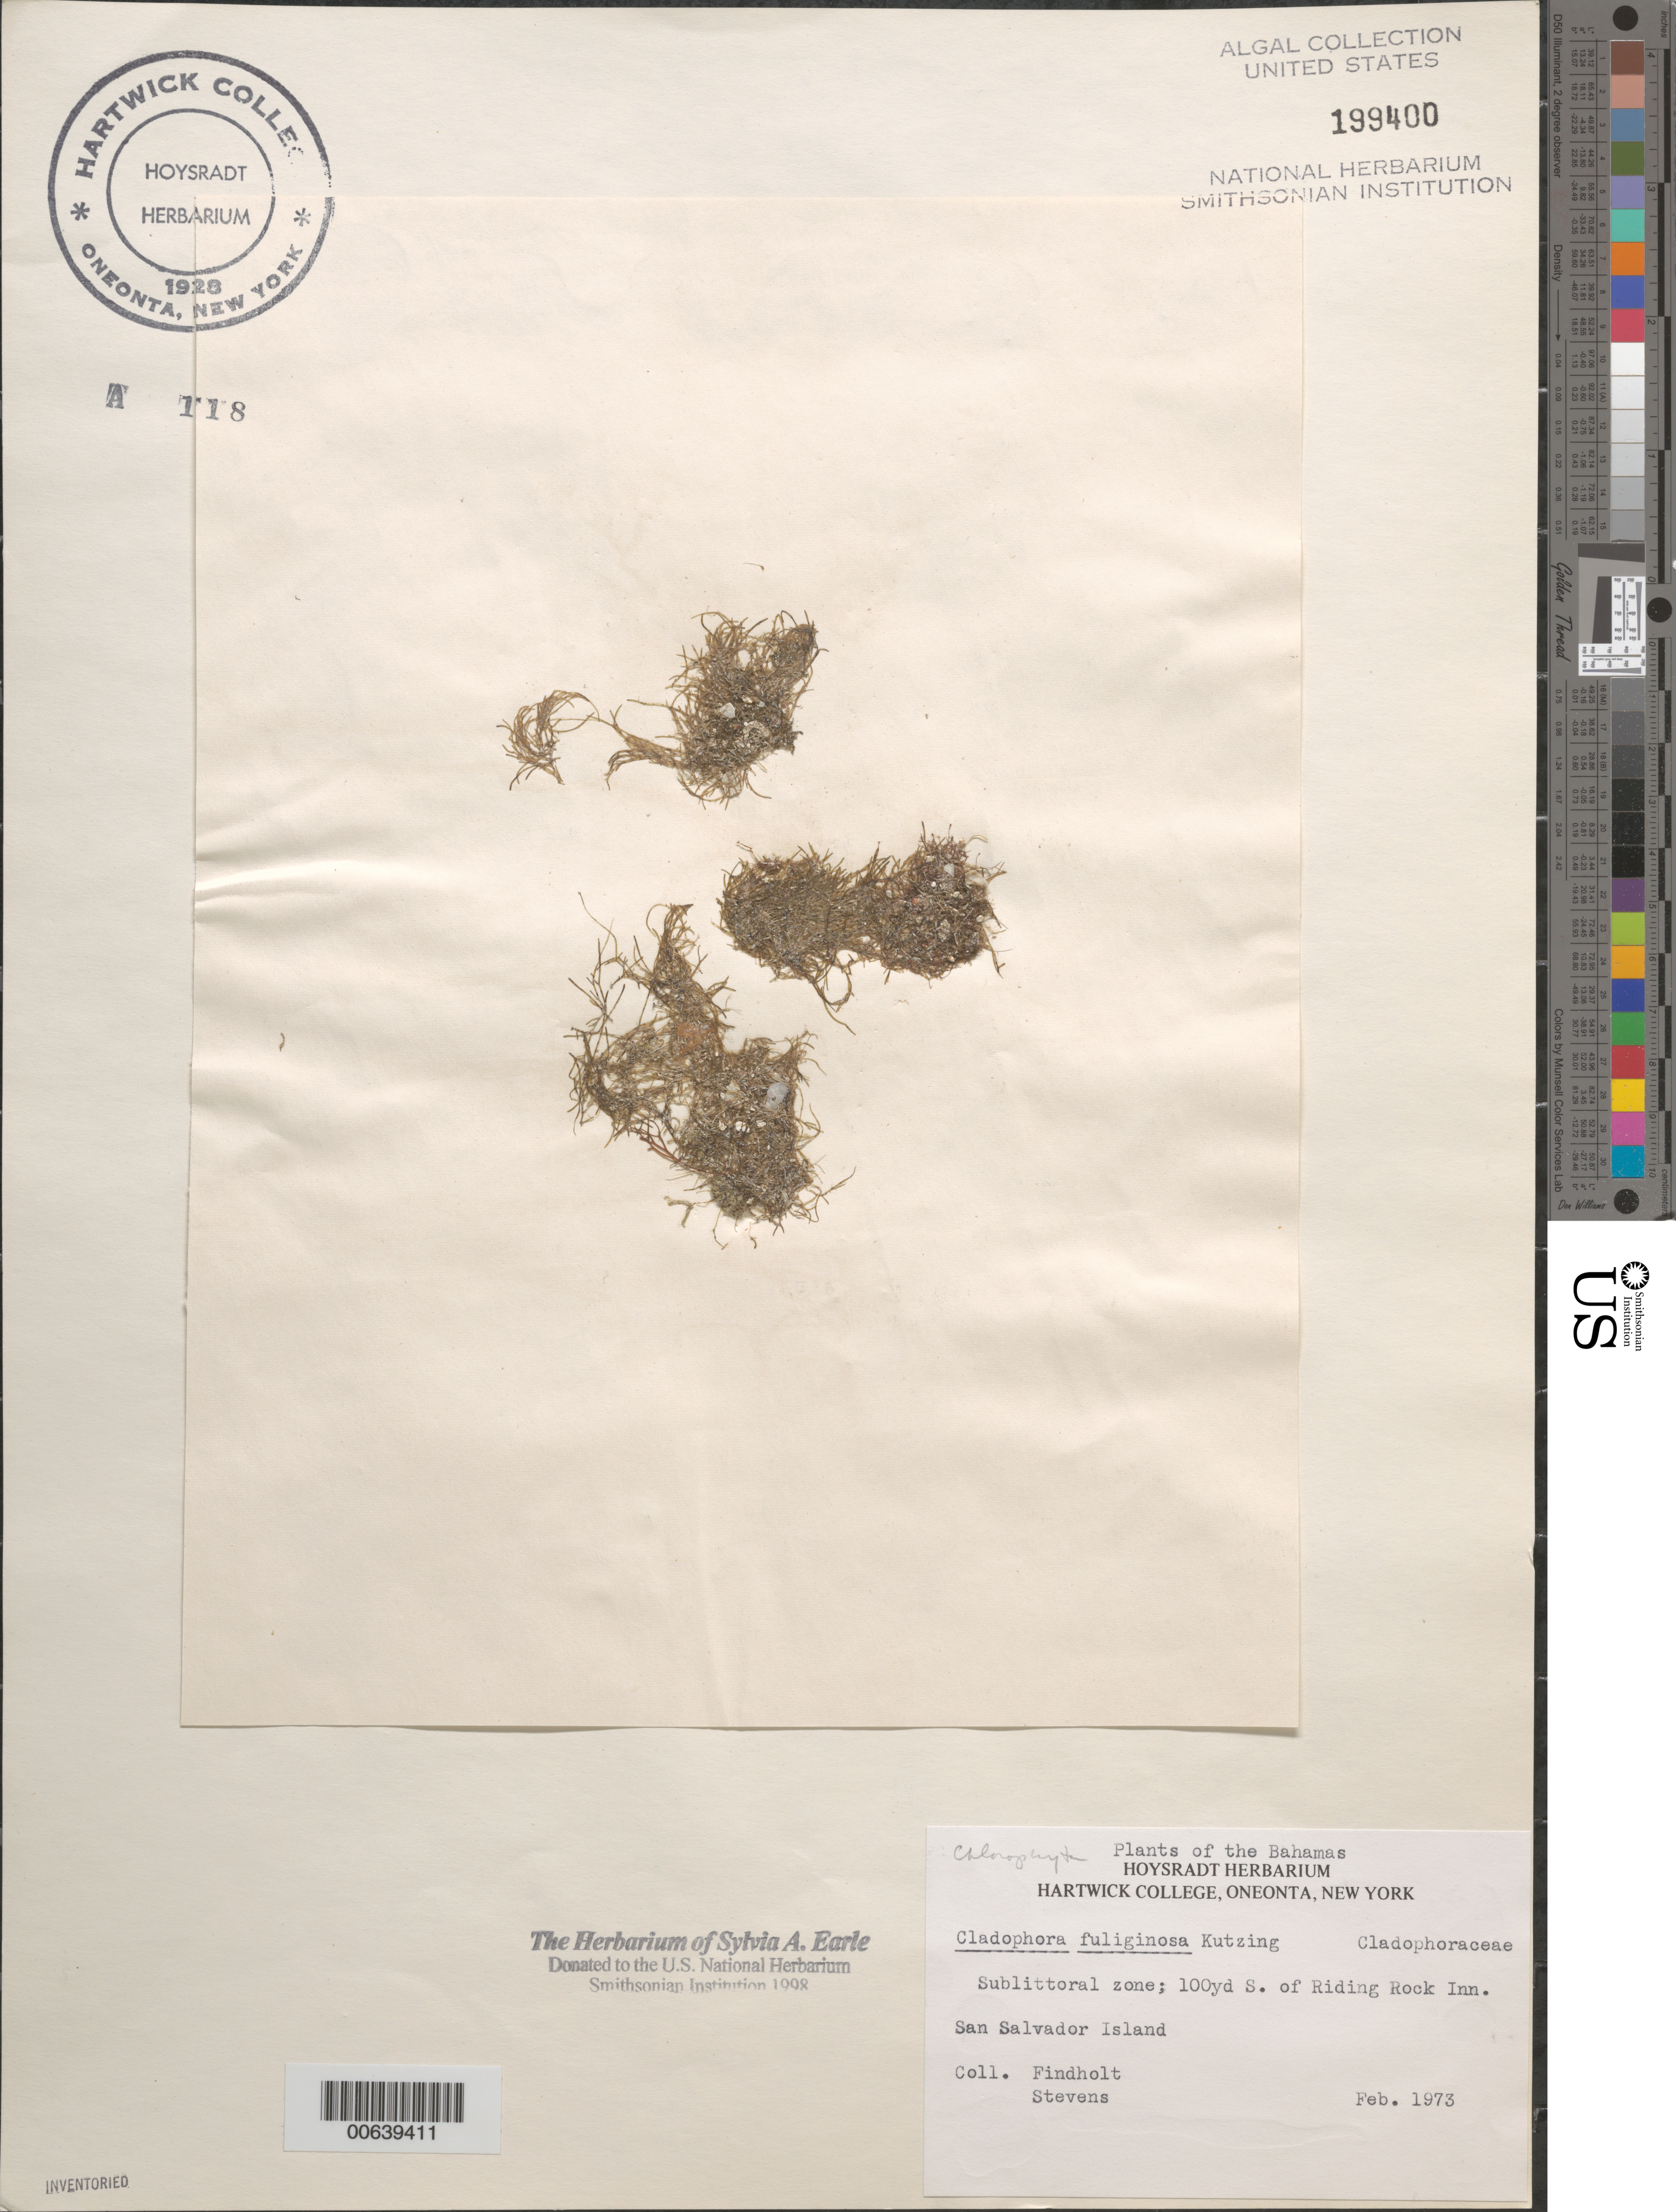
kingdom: Plantae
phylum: Chlorophyta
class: Ulvophyceae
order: Cladophorales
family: Cladophoraceae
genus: Cladophora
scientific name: Cladophora fuliginosa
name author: Kütz.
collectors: -. Findholt & -- Stevens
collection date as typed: Feb 1973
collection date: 1973-02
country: Bahamas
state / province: San Salvador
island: San Salvador Island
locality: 100 yards south of Riding Rock Inn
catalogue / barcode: US 199400